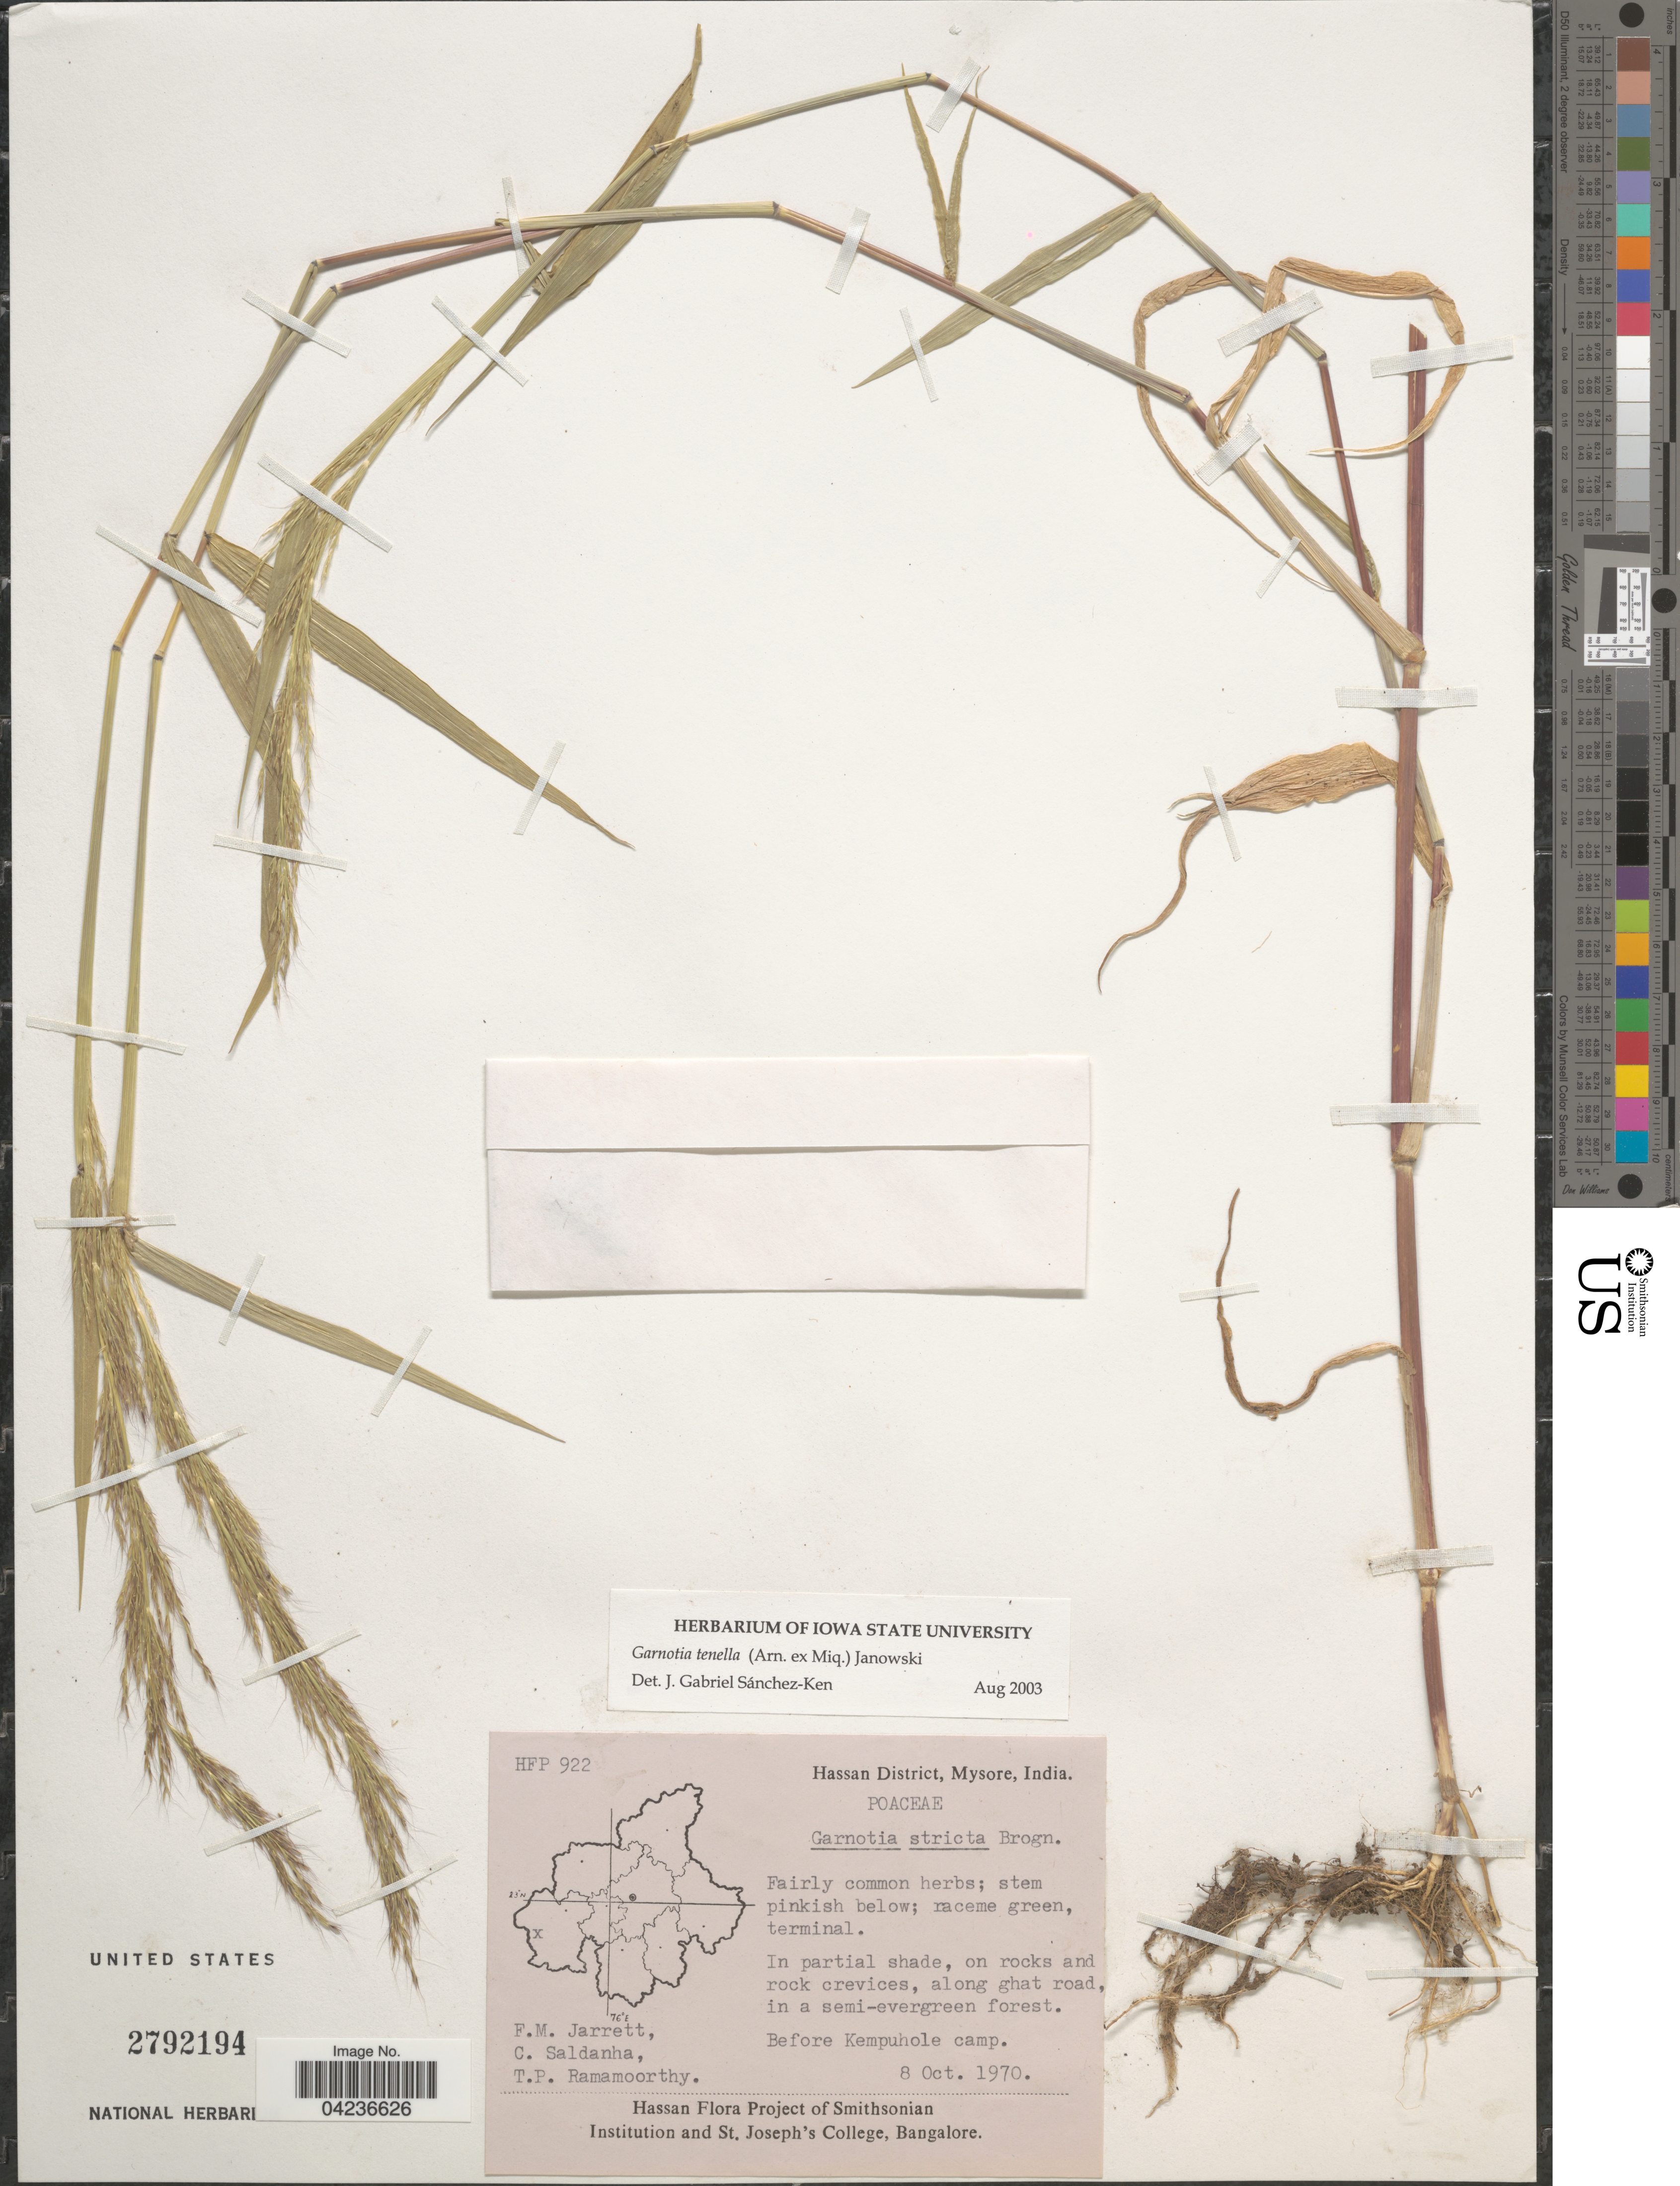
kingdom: Plantae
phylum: Tracheophyta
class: Liliopsida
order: Poales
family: Poaceae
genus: Garnotia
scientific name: Garnotia tenella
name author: (Arn. ex Miq.) Miq.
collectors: F. M. Jarrett, C. Saldanha & T. P. Ramamoorthy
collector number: HFP922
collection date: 1970-10-08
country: India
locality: Hassan District, Mysore. Before Kempuhole camp.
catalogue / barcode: US 2792194